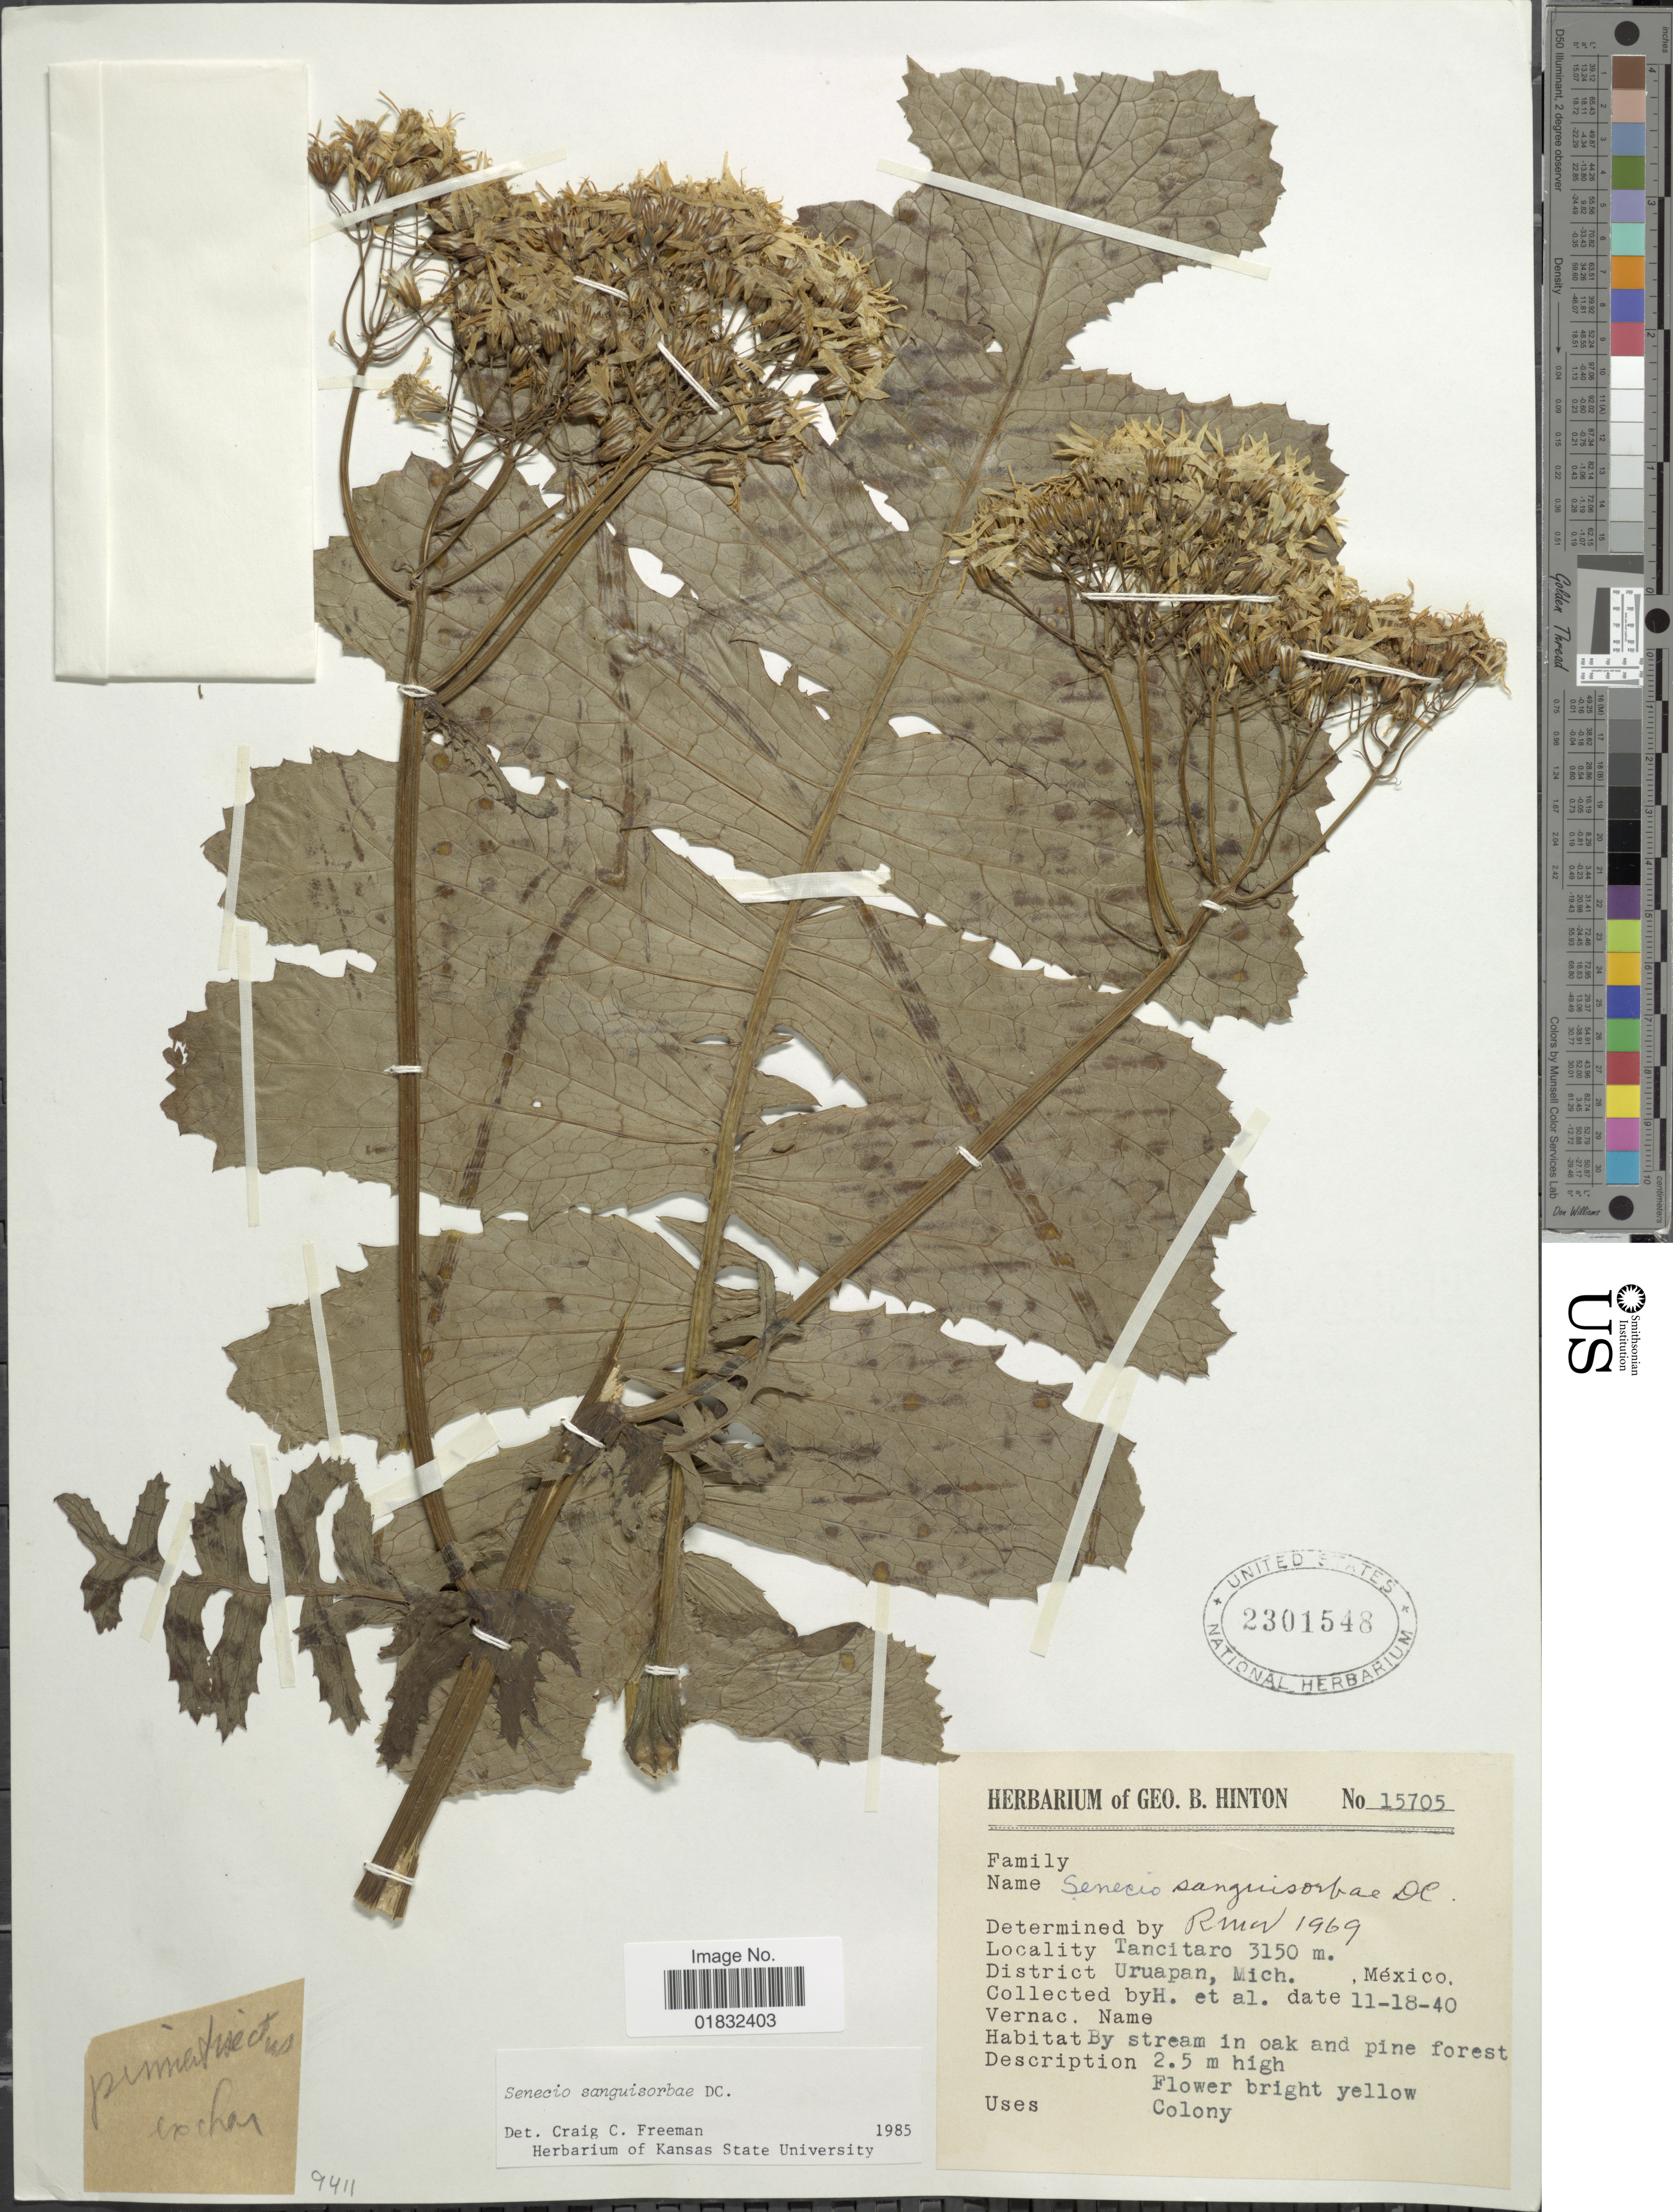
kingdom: Plantae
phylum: Tracheophyta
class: Magnoliopsida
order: Asterales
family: Asteraceae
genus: Packera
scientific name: Packera sanguisorboides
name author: (Rydb.) W.A. Weber & Á. Löve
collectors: G. B. Hinton & et al.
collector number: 15705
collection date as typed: Transcribed d/m/y: 18/11/40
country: Mexico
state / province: Michoacán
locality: Tancitaro, District Uruapan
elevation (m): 3150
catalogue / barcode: US 2301548